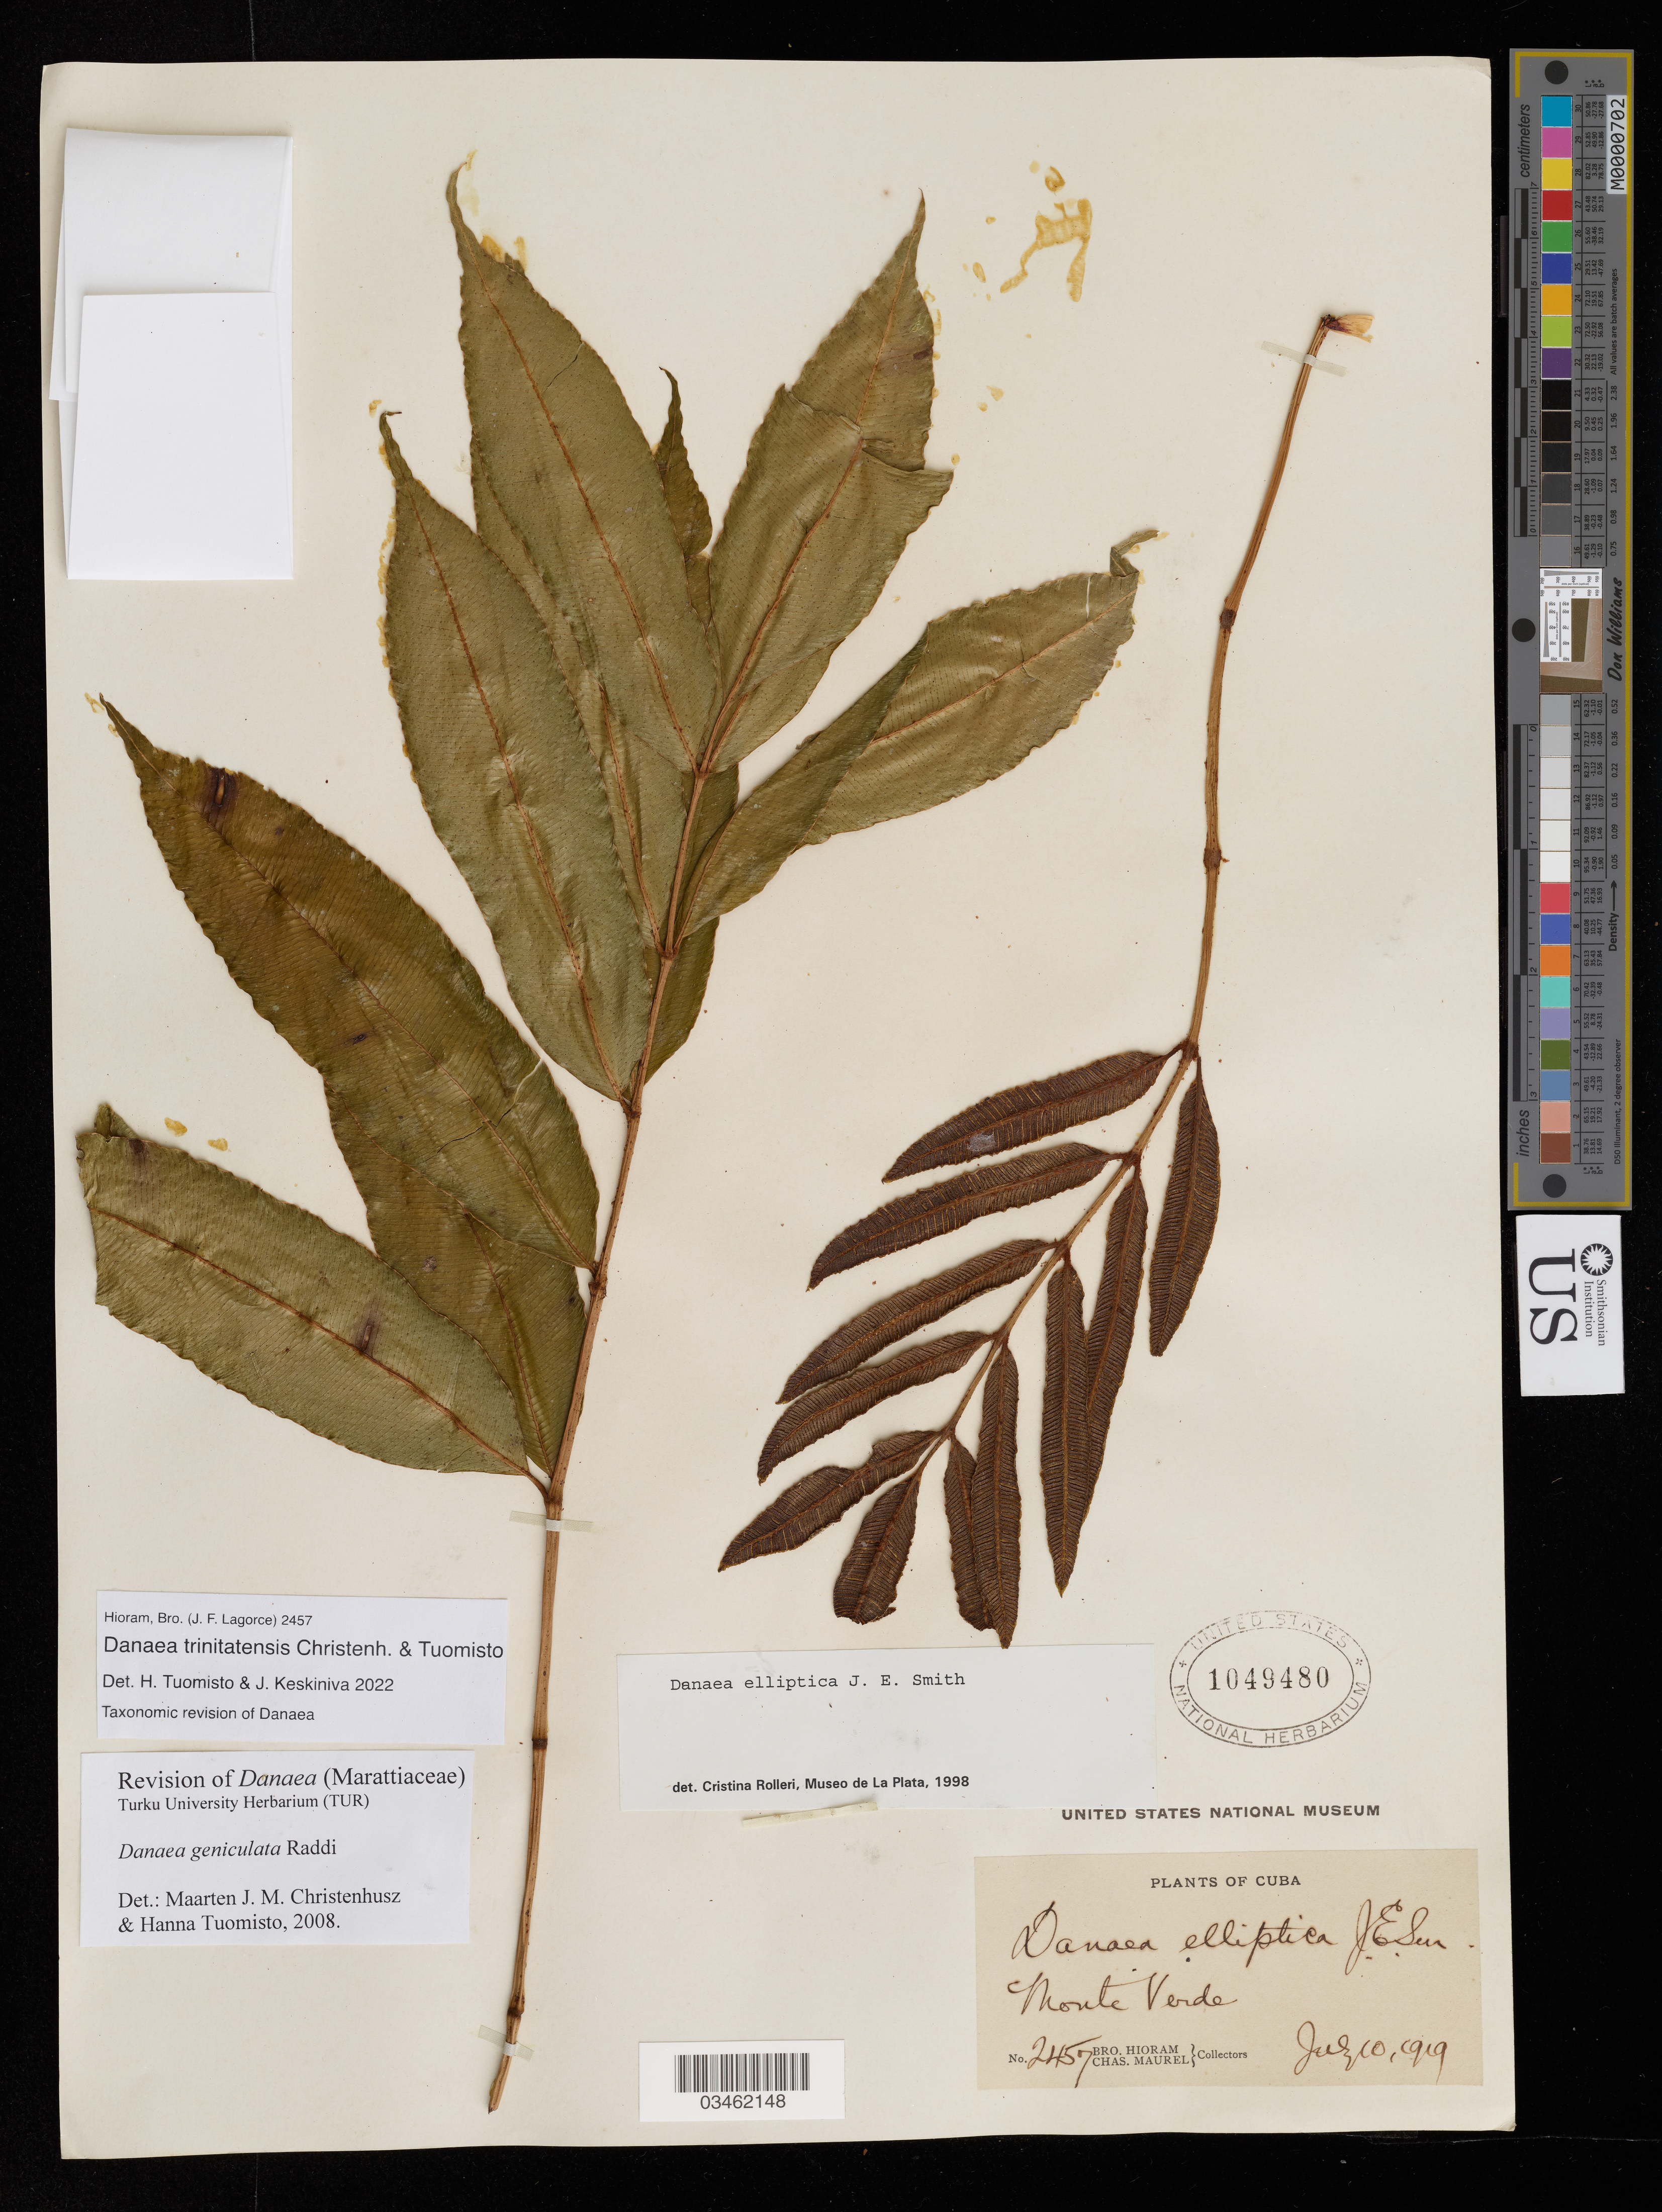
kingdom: Plantae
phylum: Tracheophyta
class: Polypodiopsida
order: Marattiales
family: Marattiaceae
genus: Danaea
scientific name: Danaea trinitatensis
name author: Tuomisto & Keskiniva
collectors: Bro. Hioram & C. Maurel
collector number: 2457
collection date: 1919-07-10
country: Cuba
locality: Monte Verde.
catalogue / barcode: US 1049480